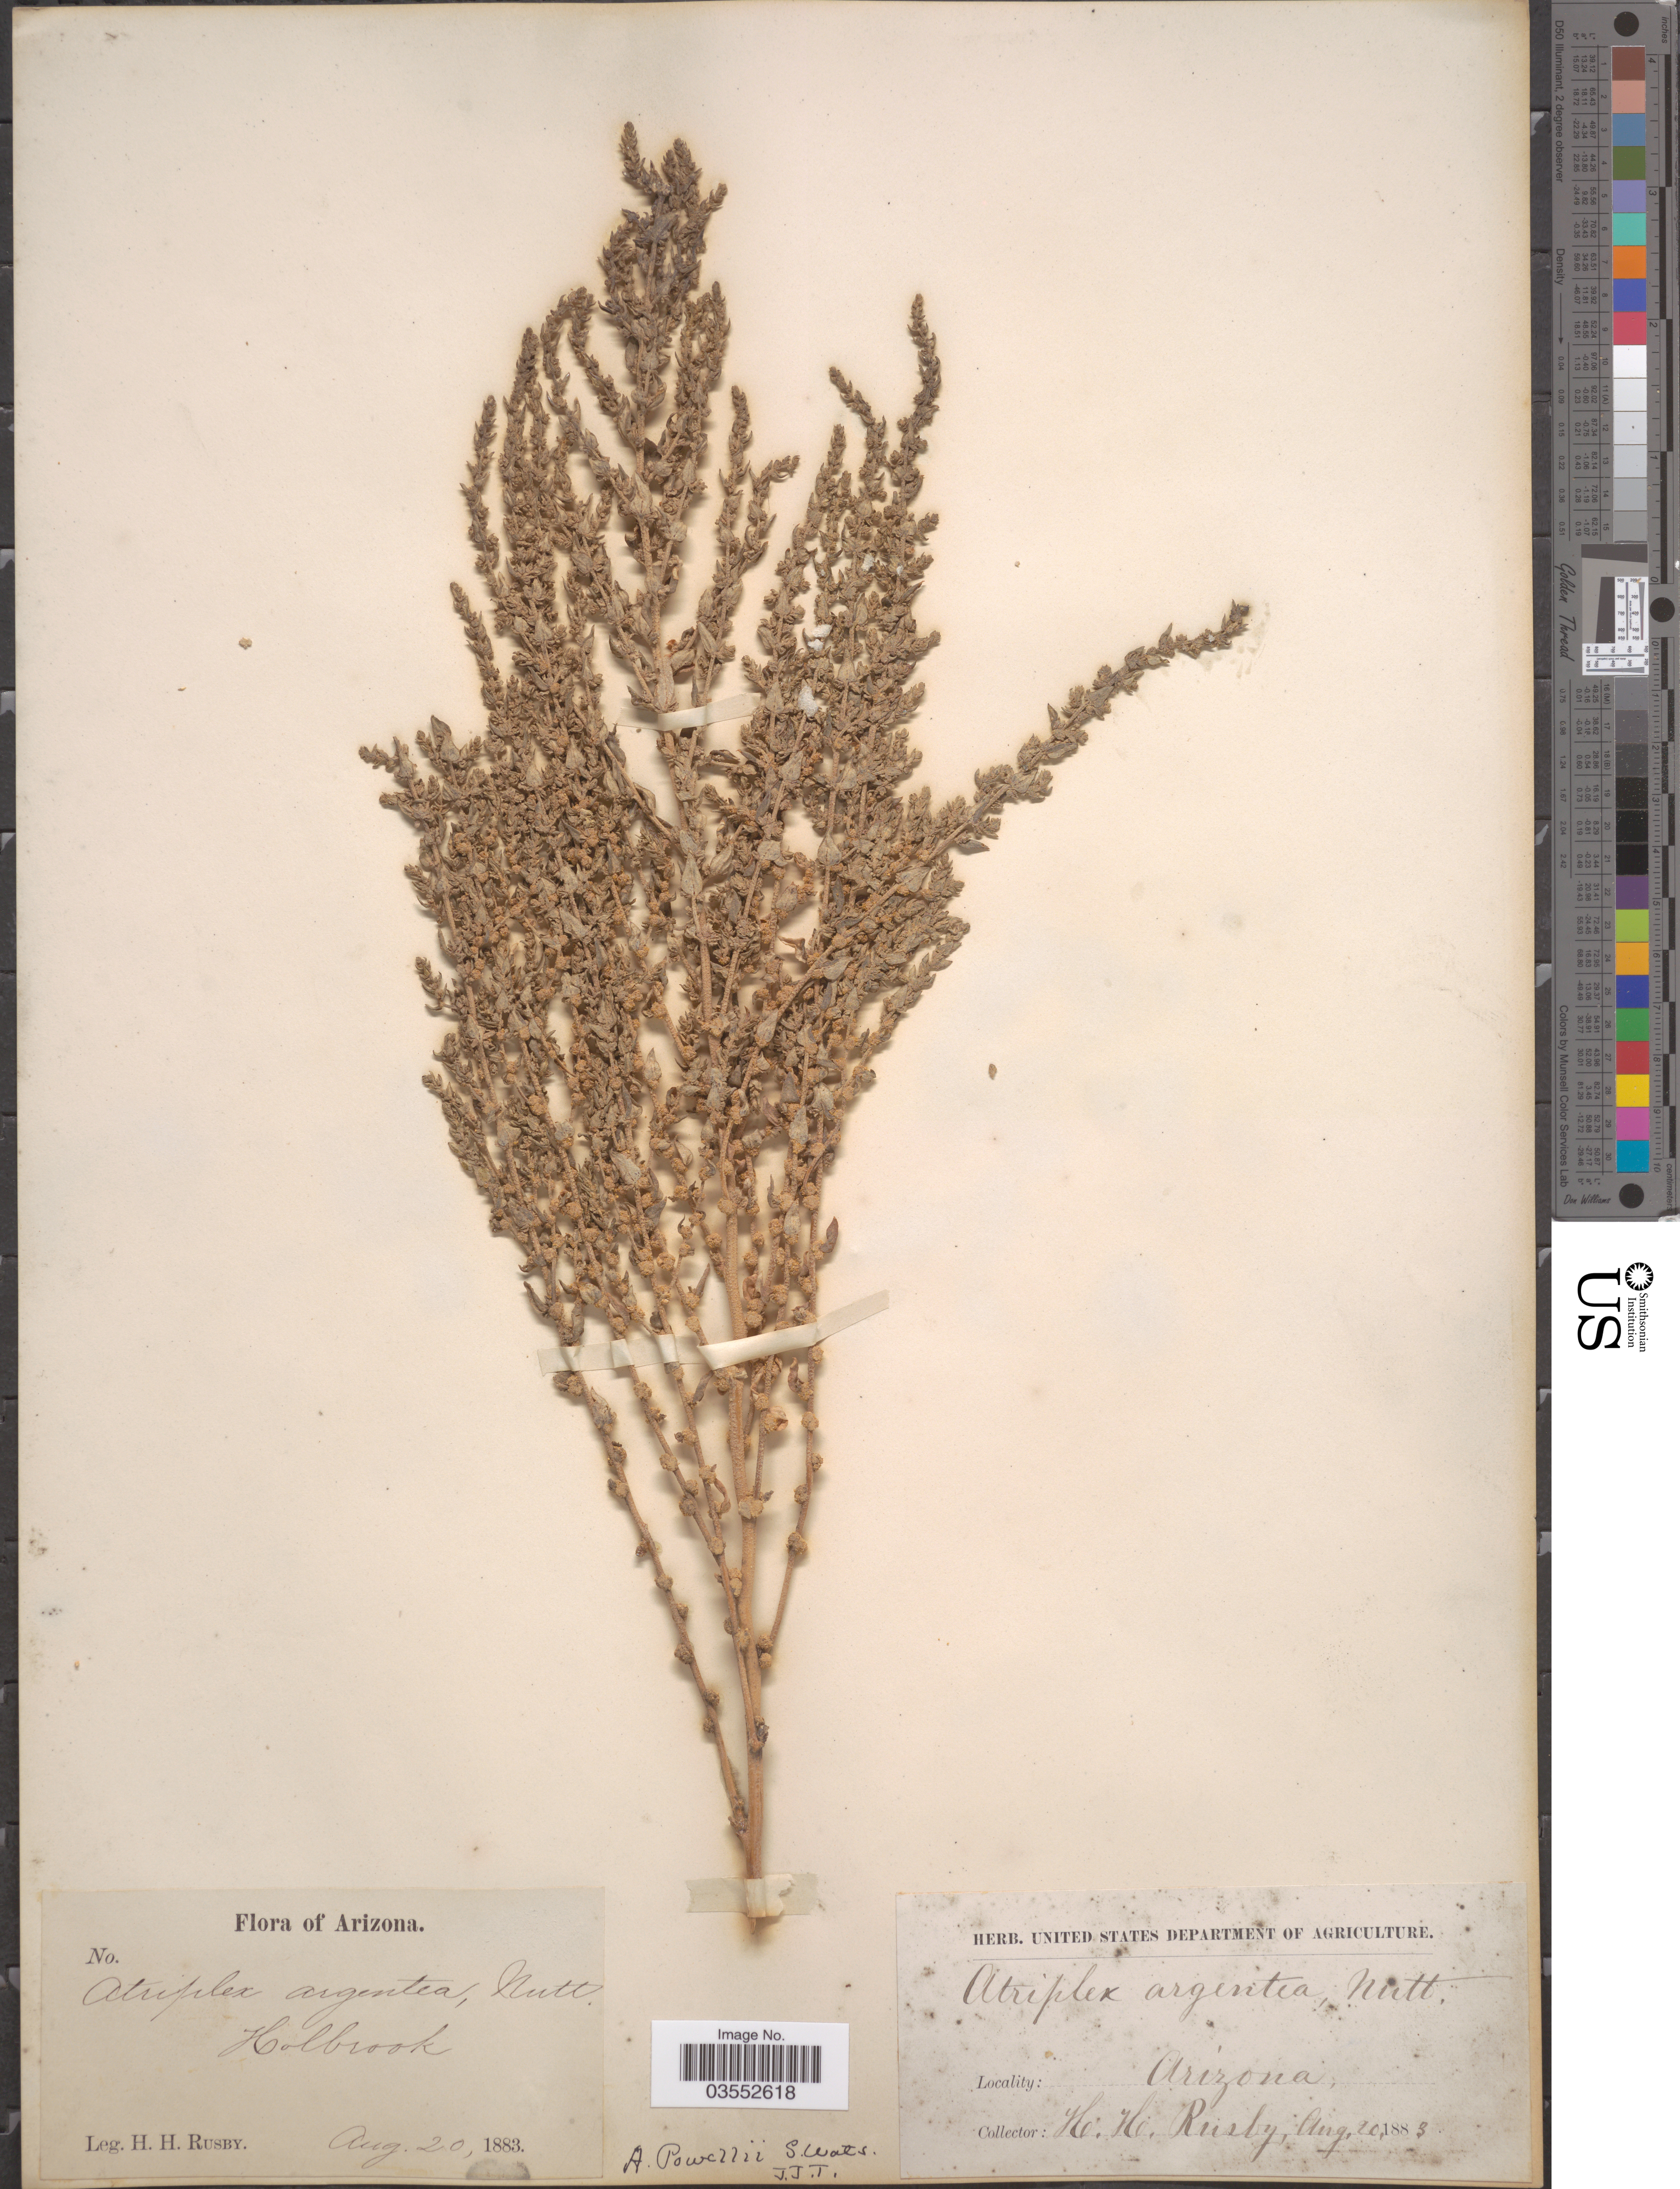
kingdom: Plantae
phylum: Tracheophyta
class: Magnoliopsida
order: Caryophyllales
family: Amaranthaceae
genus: Atriplex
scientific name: Atriplex powellii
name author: S. Watson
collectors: H. H. Rusby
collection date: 1883-08-20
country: United States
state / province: Arizona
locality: Holbrook.